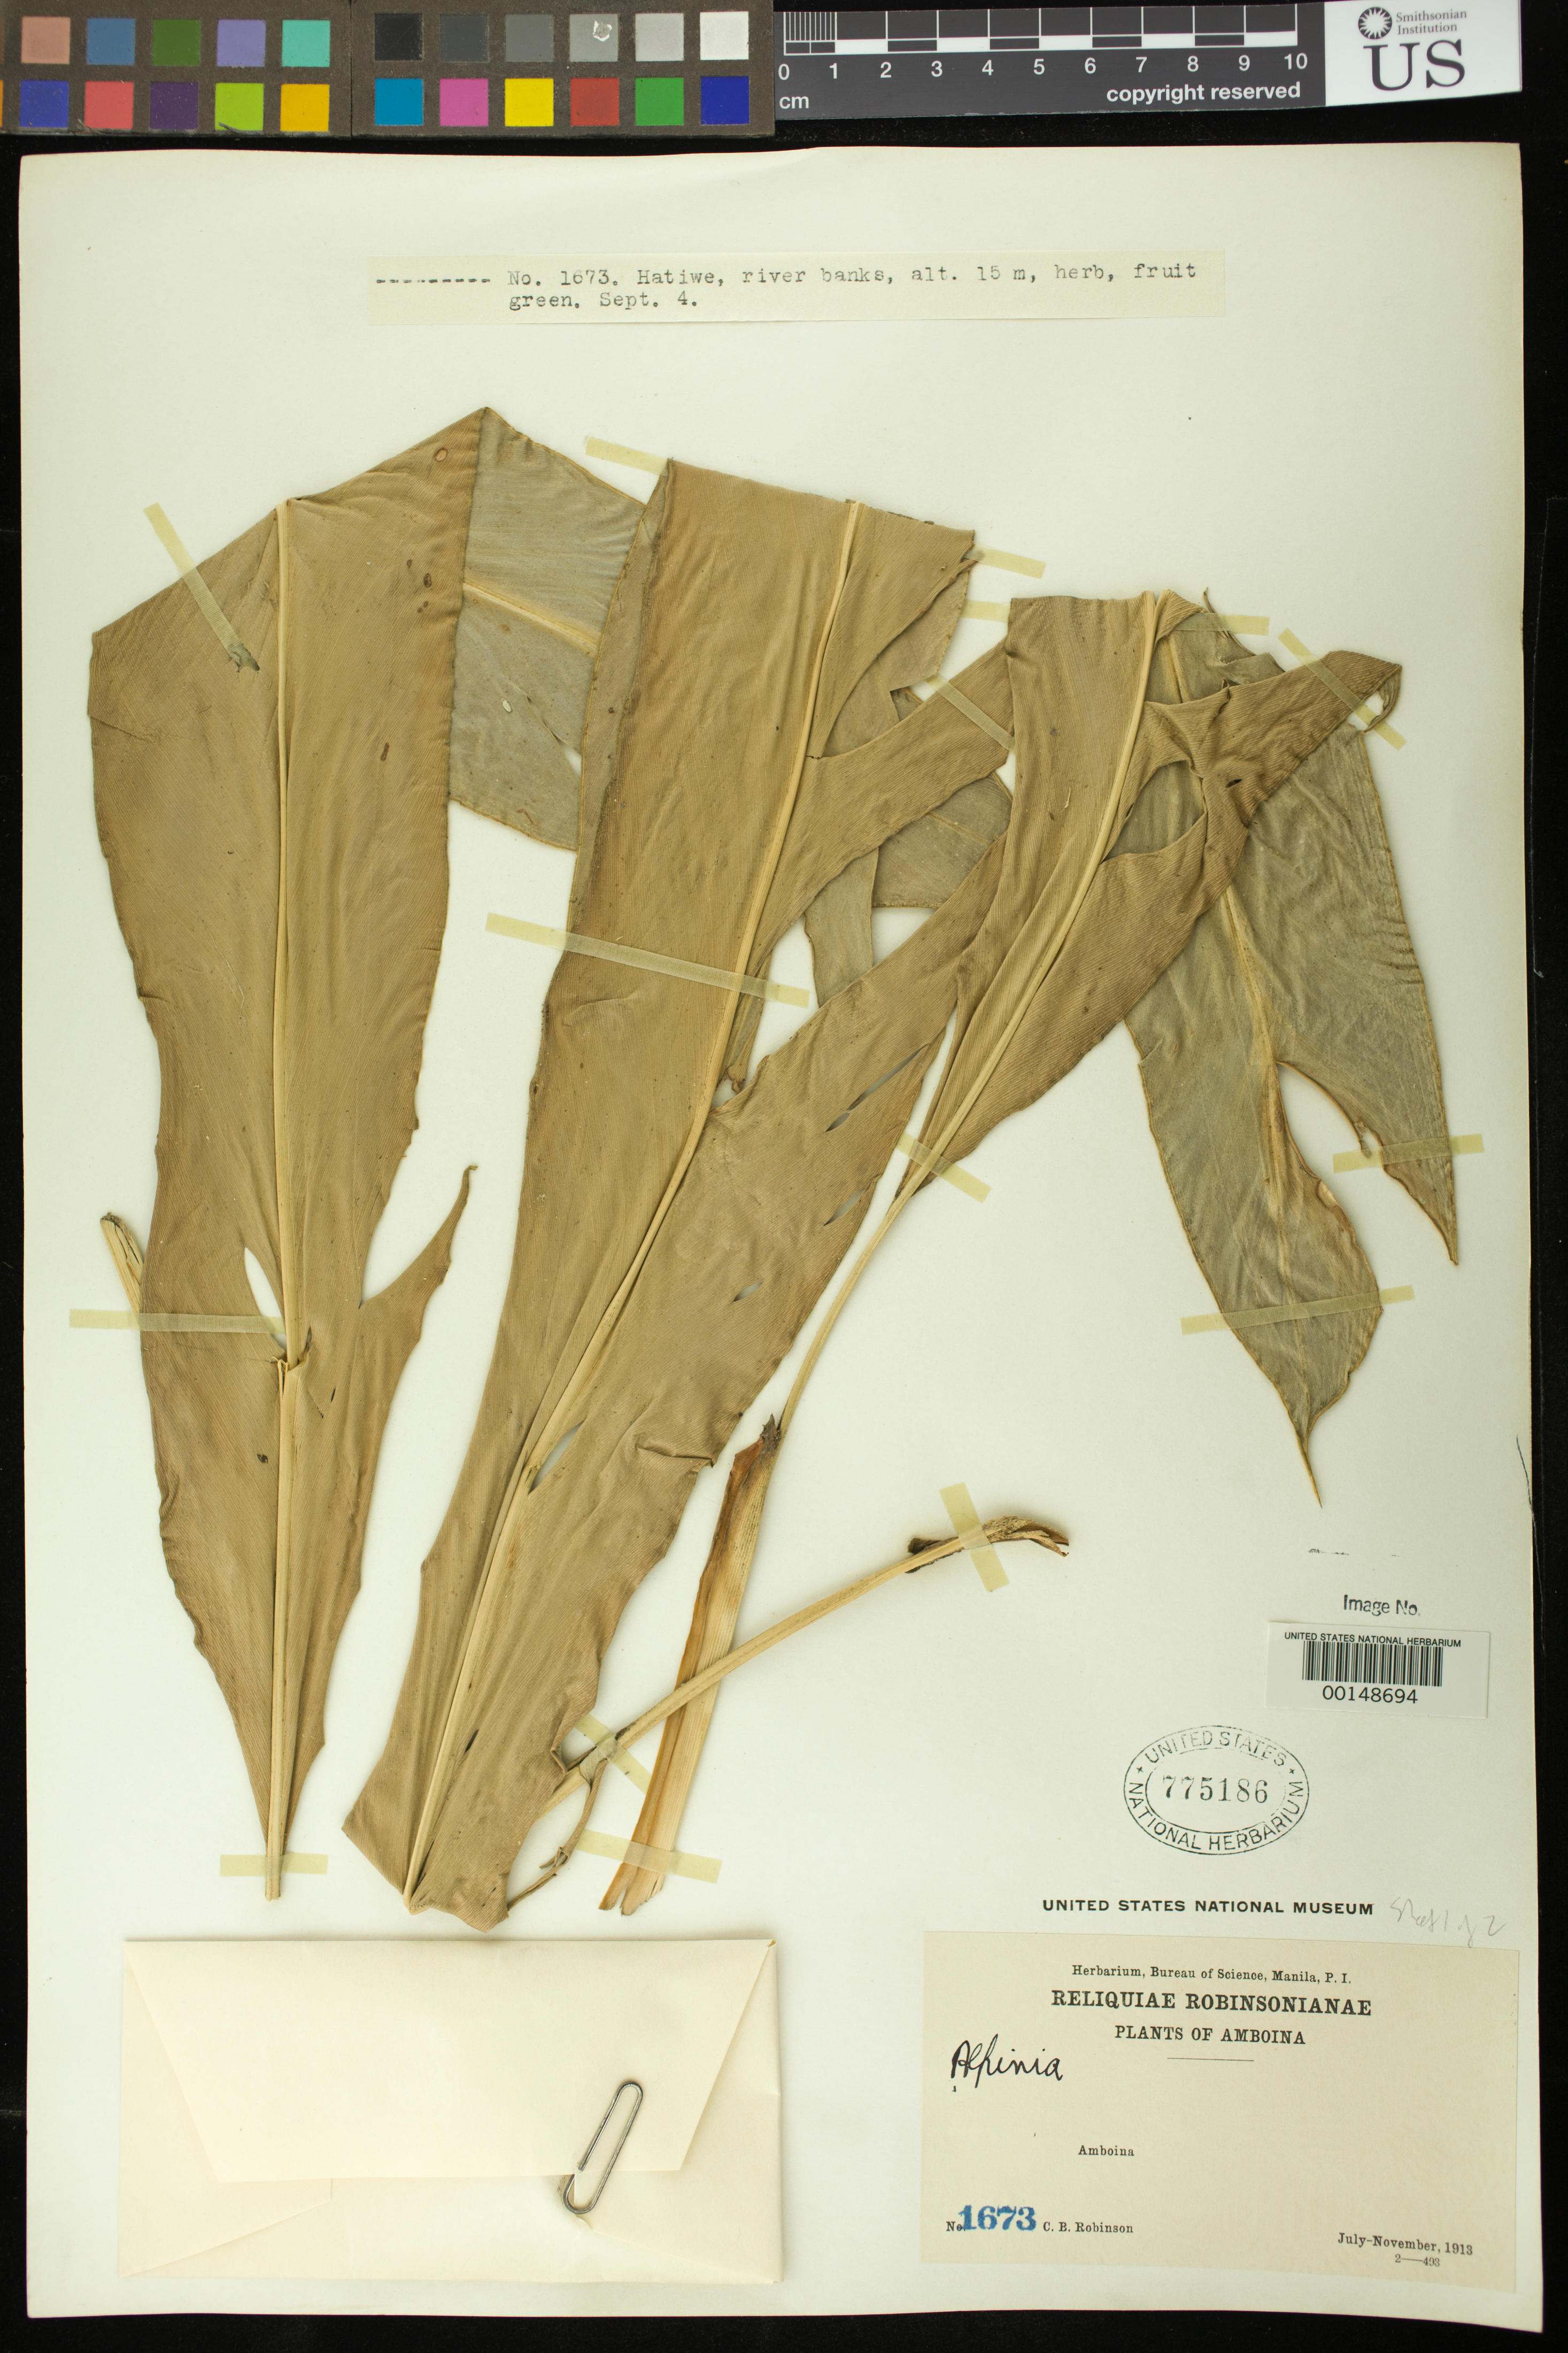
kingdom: Plantae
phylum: Tracheophyta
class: Liliopsida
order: Zingiberales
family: Zingiberaceae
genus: Alpinia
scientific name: Alpinia sp.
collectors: C. Robinson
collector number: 1673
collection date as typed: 04 Sep 1913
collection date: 1913-09-04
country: Indonesia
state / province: Maluku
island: Amboina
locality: Hatiwe, river banks [Moluccas]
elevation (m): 15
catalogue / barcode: US 775186